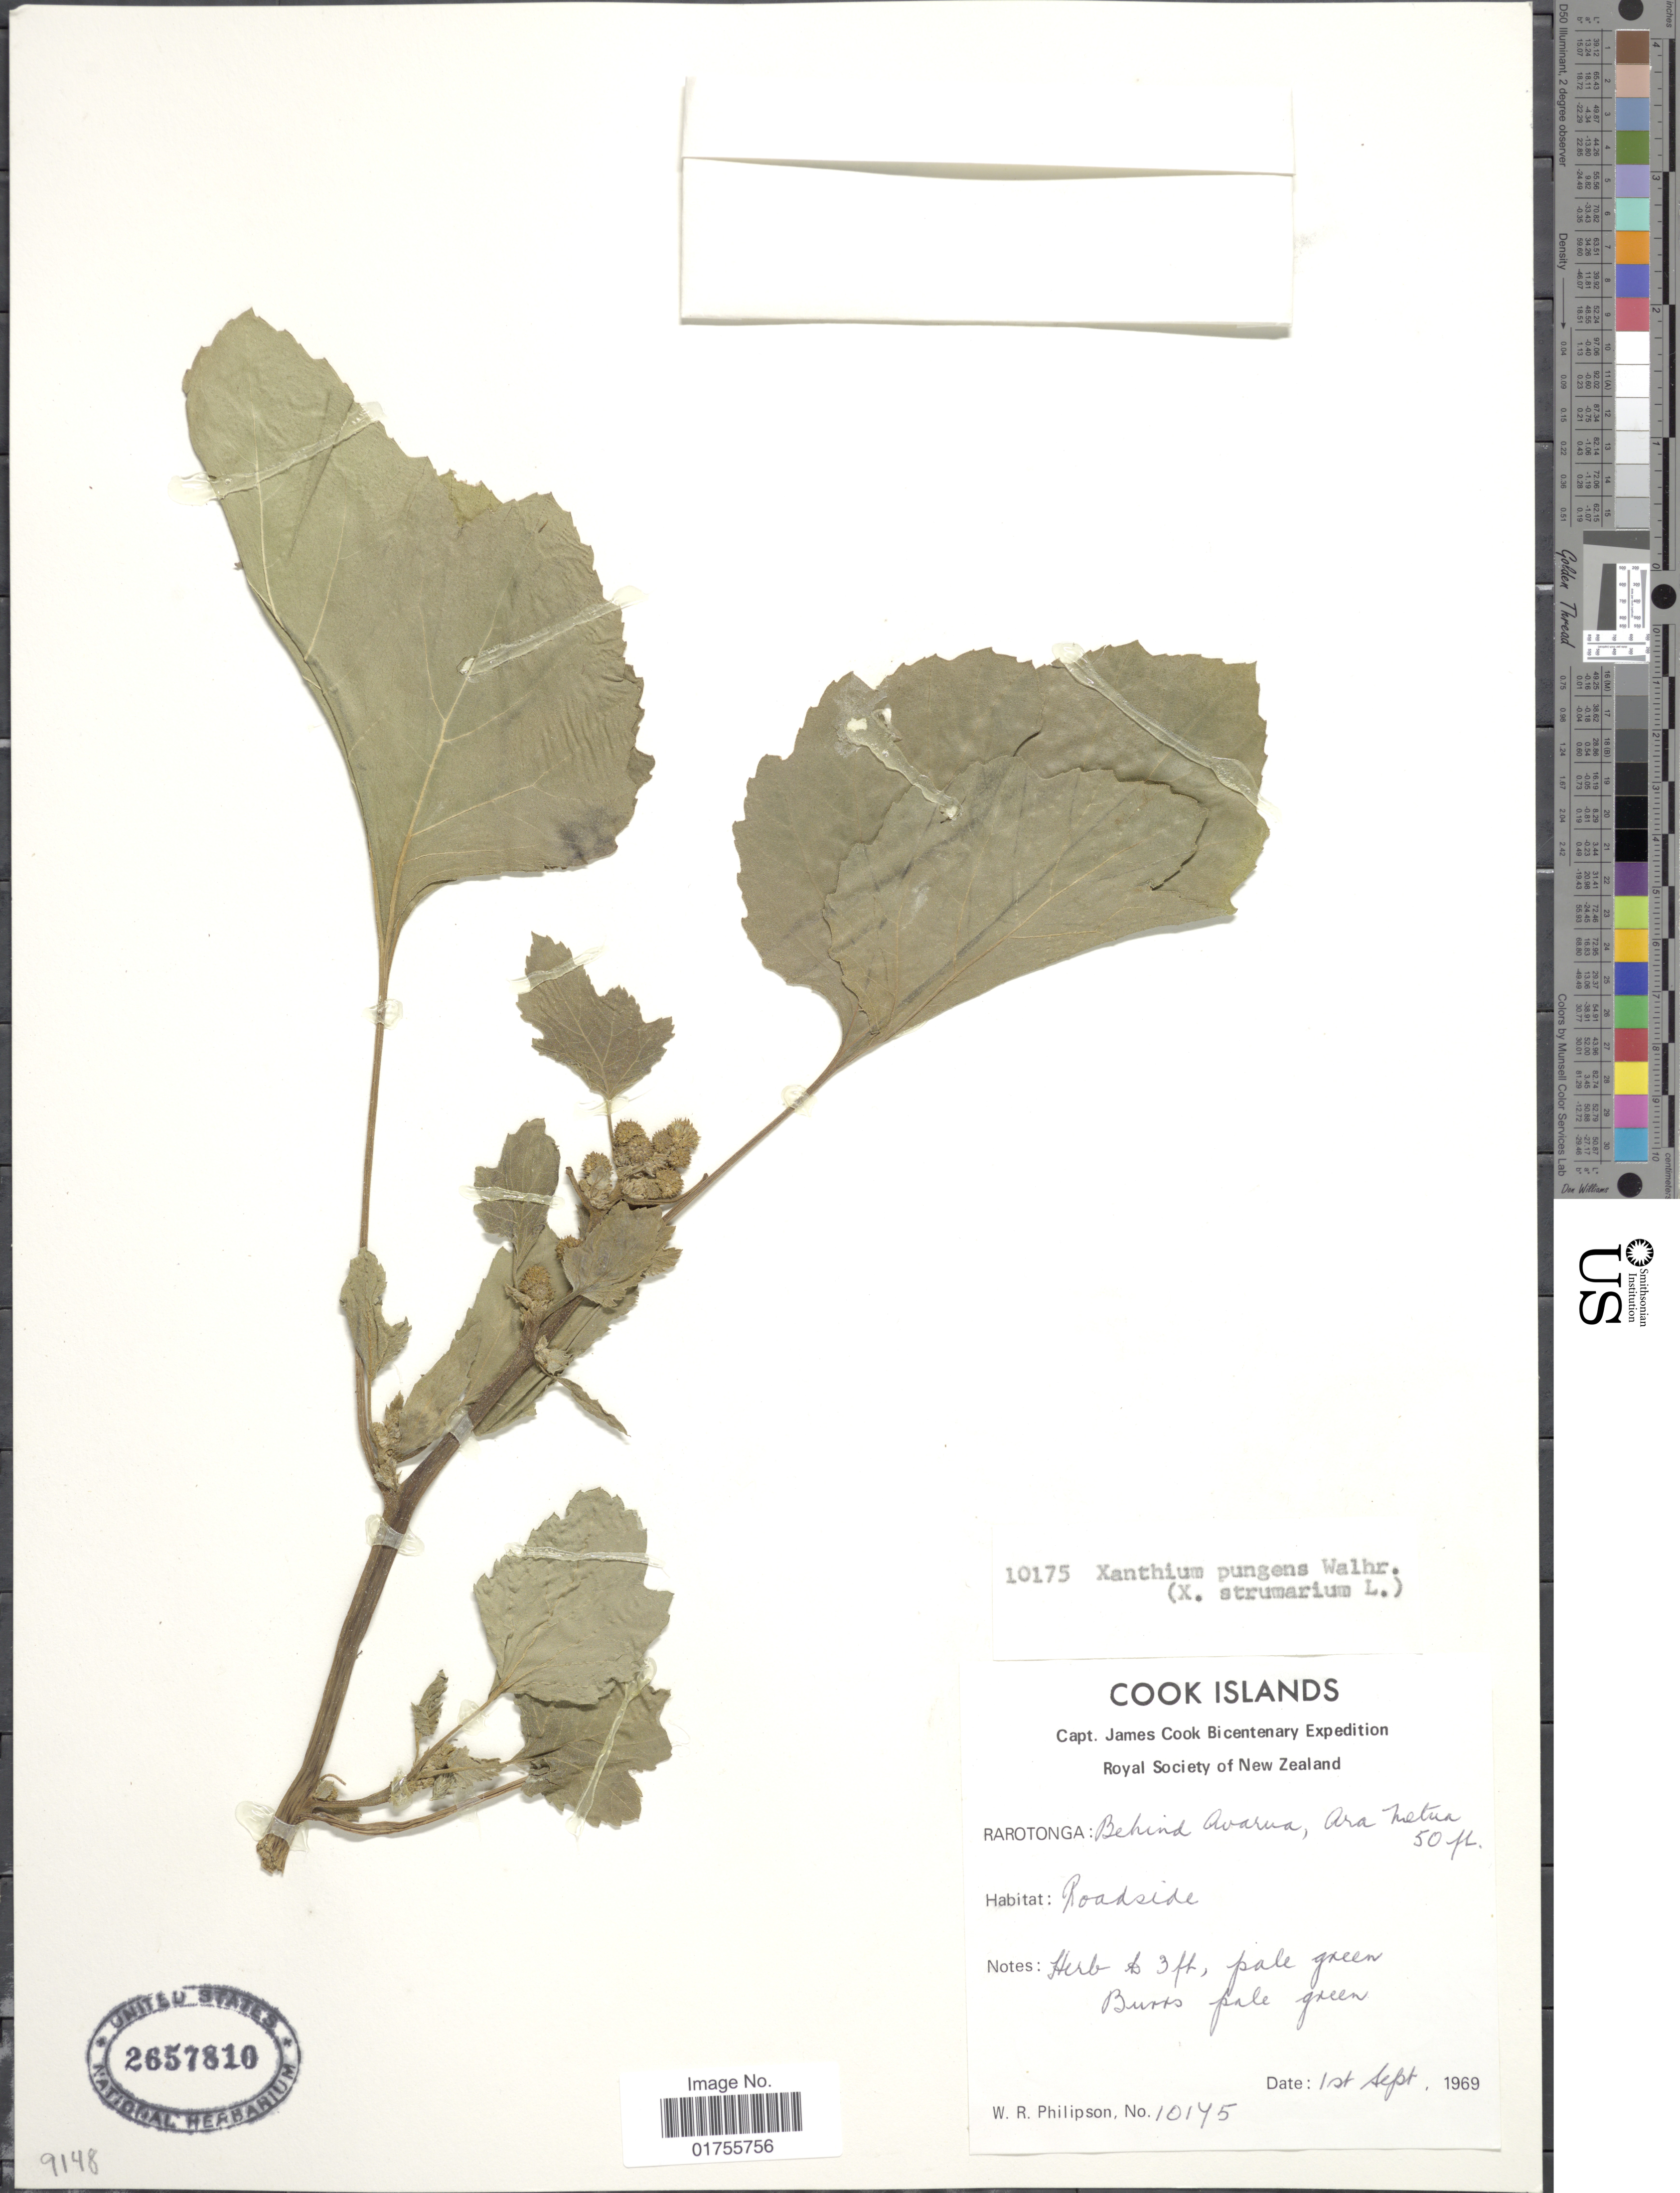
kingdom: Plantae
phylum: Tracheophyta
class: Magnoliopsida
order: Asterales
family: Asteraceae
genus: Xanthium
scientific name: Xanthium strumarium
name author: L.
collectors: W. R. Philipson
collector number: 10175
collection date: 1969-09-01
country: Cook Islands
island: Rarotonga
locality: Rarotonga: Behind Avarua, Ara Metua, Roadside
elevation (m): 15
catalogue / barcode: US 2657810